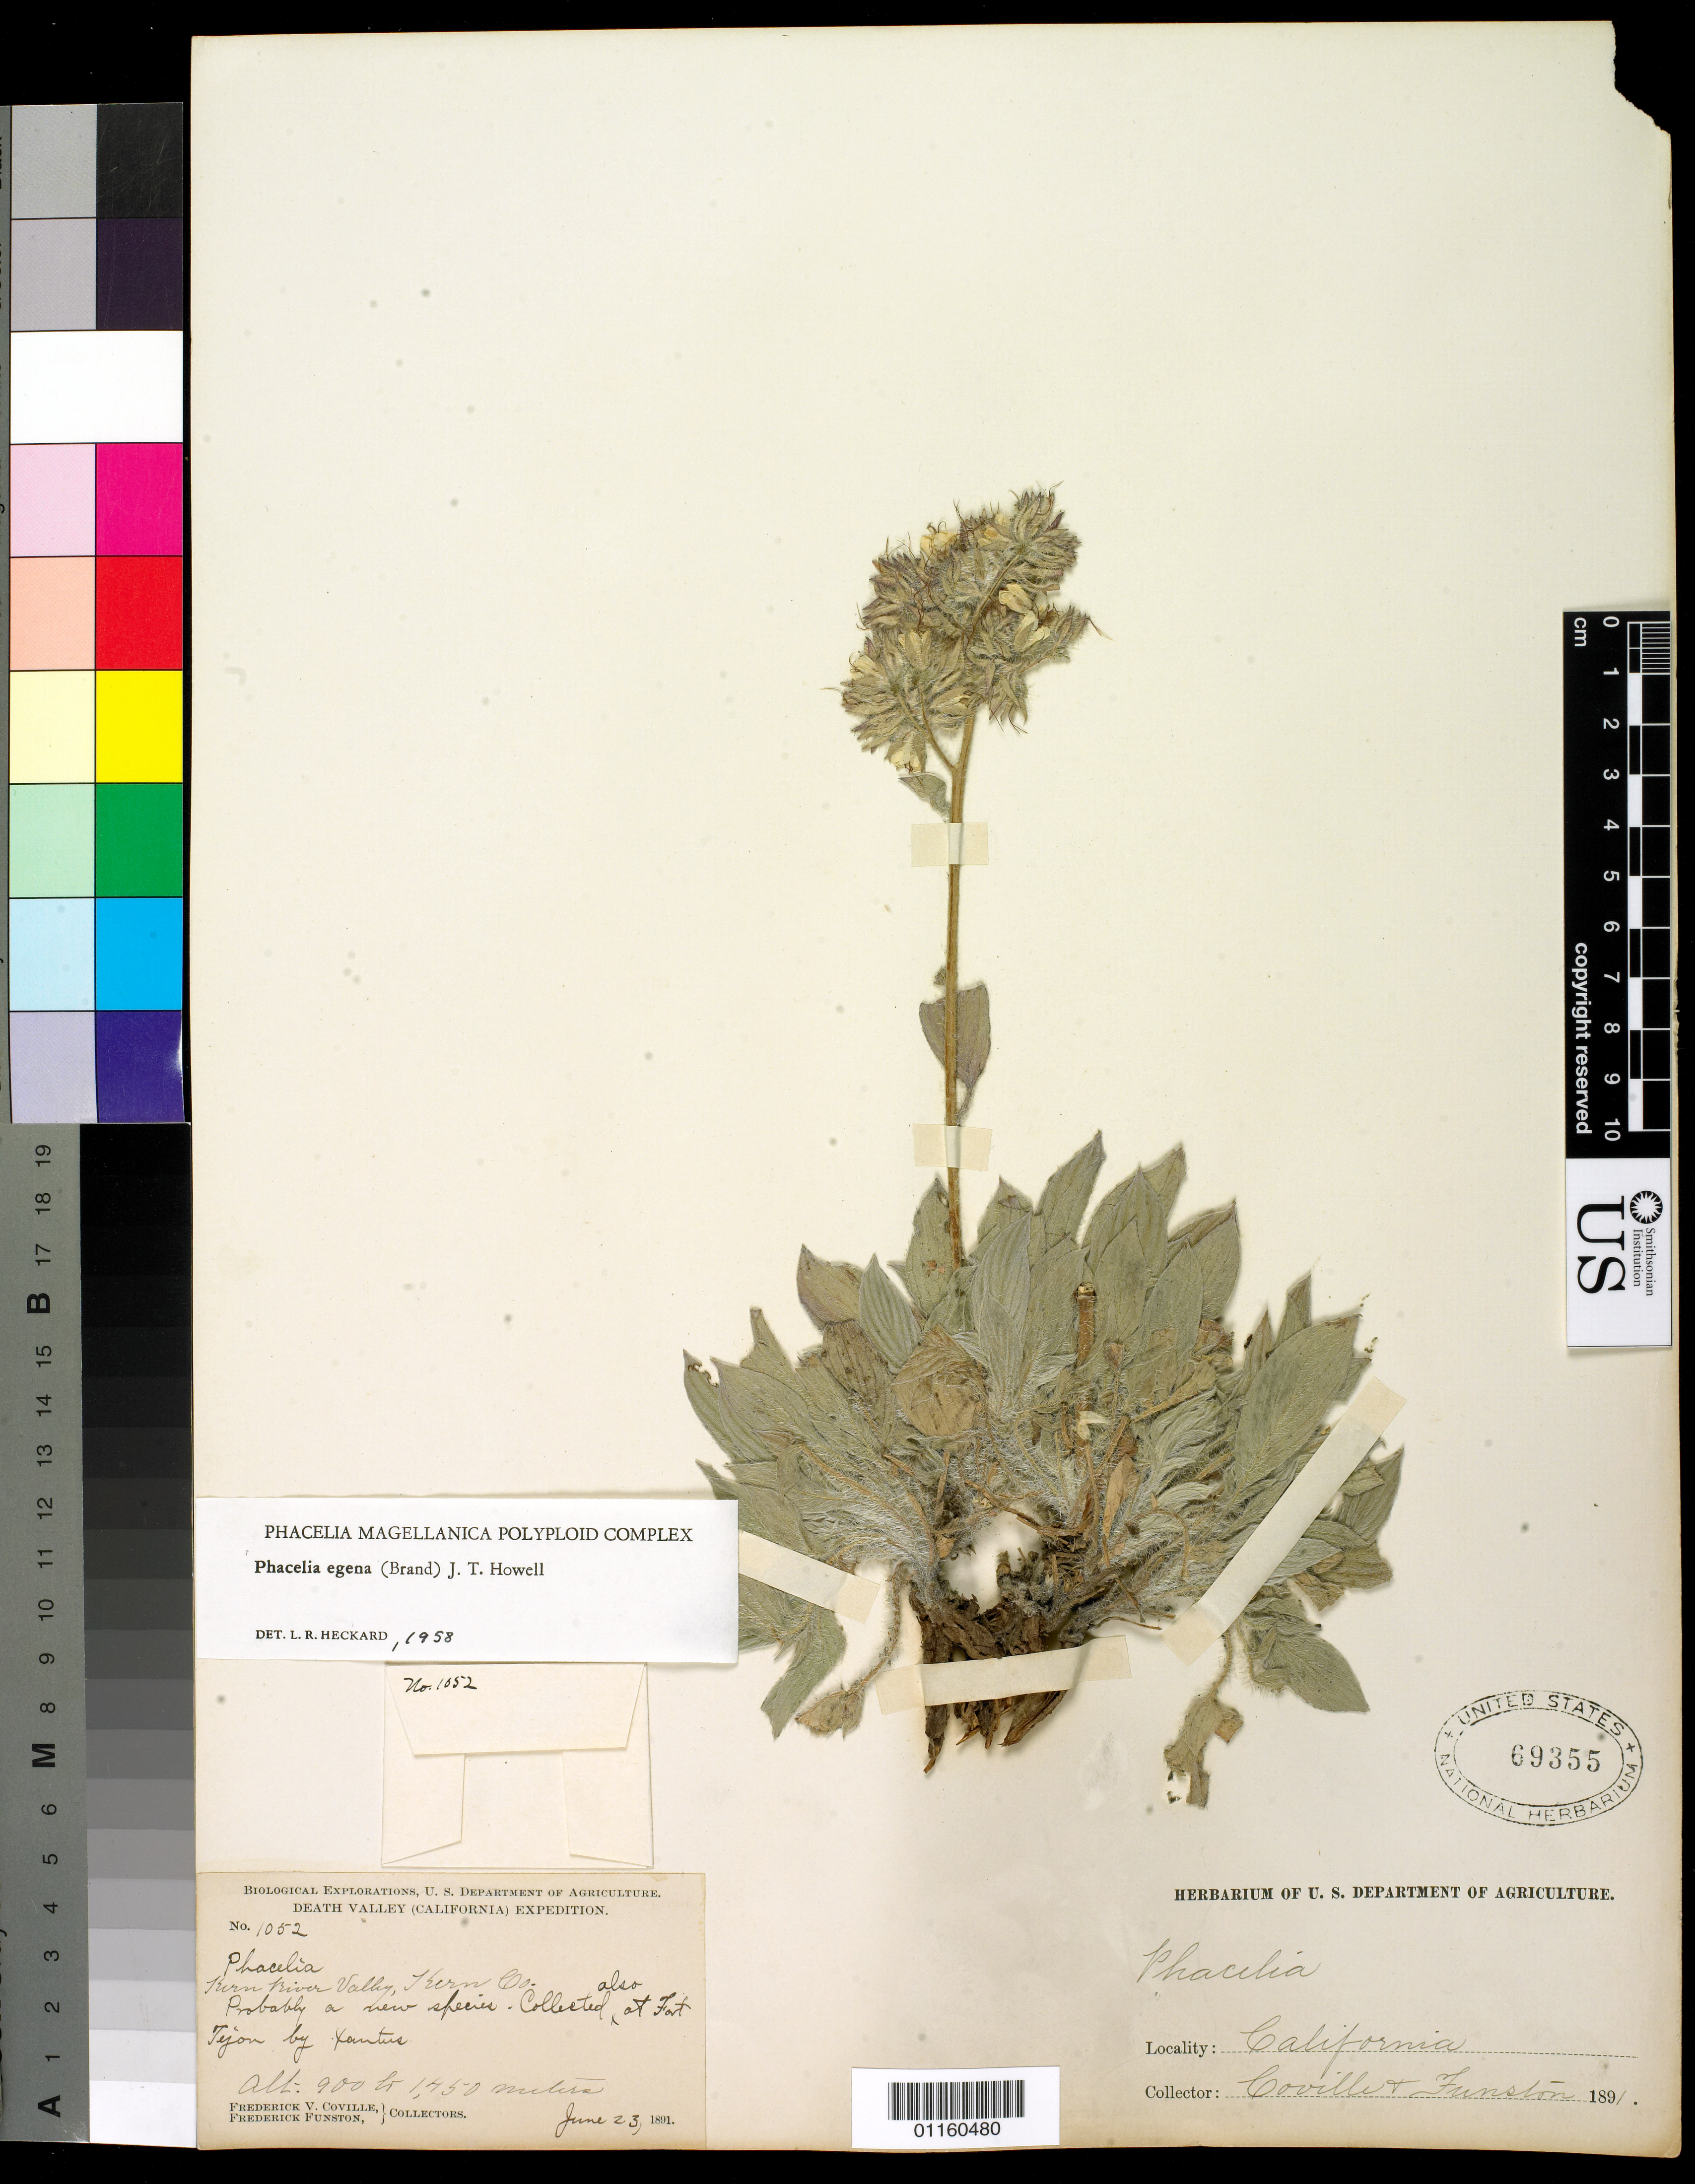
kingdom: Plantae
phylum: Tracheophyta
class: Magnoliopsida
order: Boraginales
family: Hydrophyllaceae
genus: Phacelia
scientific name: Phacelia egena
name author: (Brand) Howell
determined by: Heckard, Lawrence R.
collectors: F. V. Coville & F. Funston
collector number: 1052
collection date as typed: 23 Jun 1891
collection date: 1891-06-23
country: United States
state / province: California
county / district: Kern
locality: Fort Tejon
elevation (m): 900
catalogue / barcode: US 69355